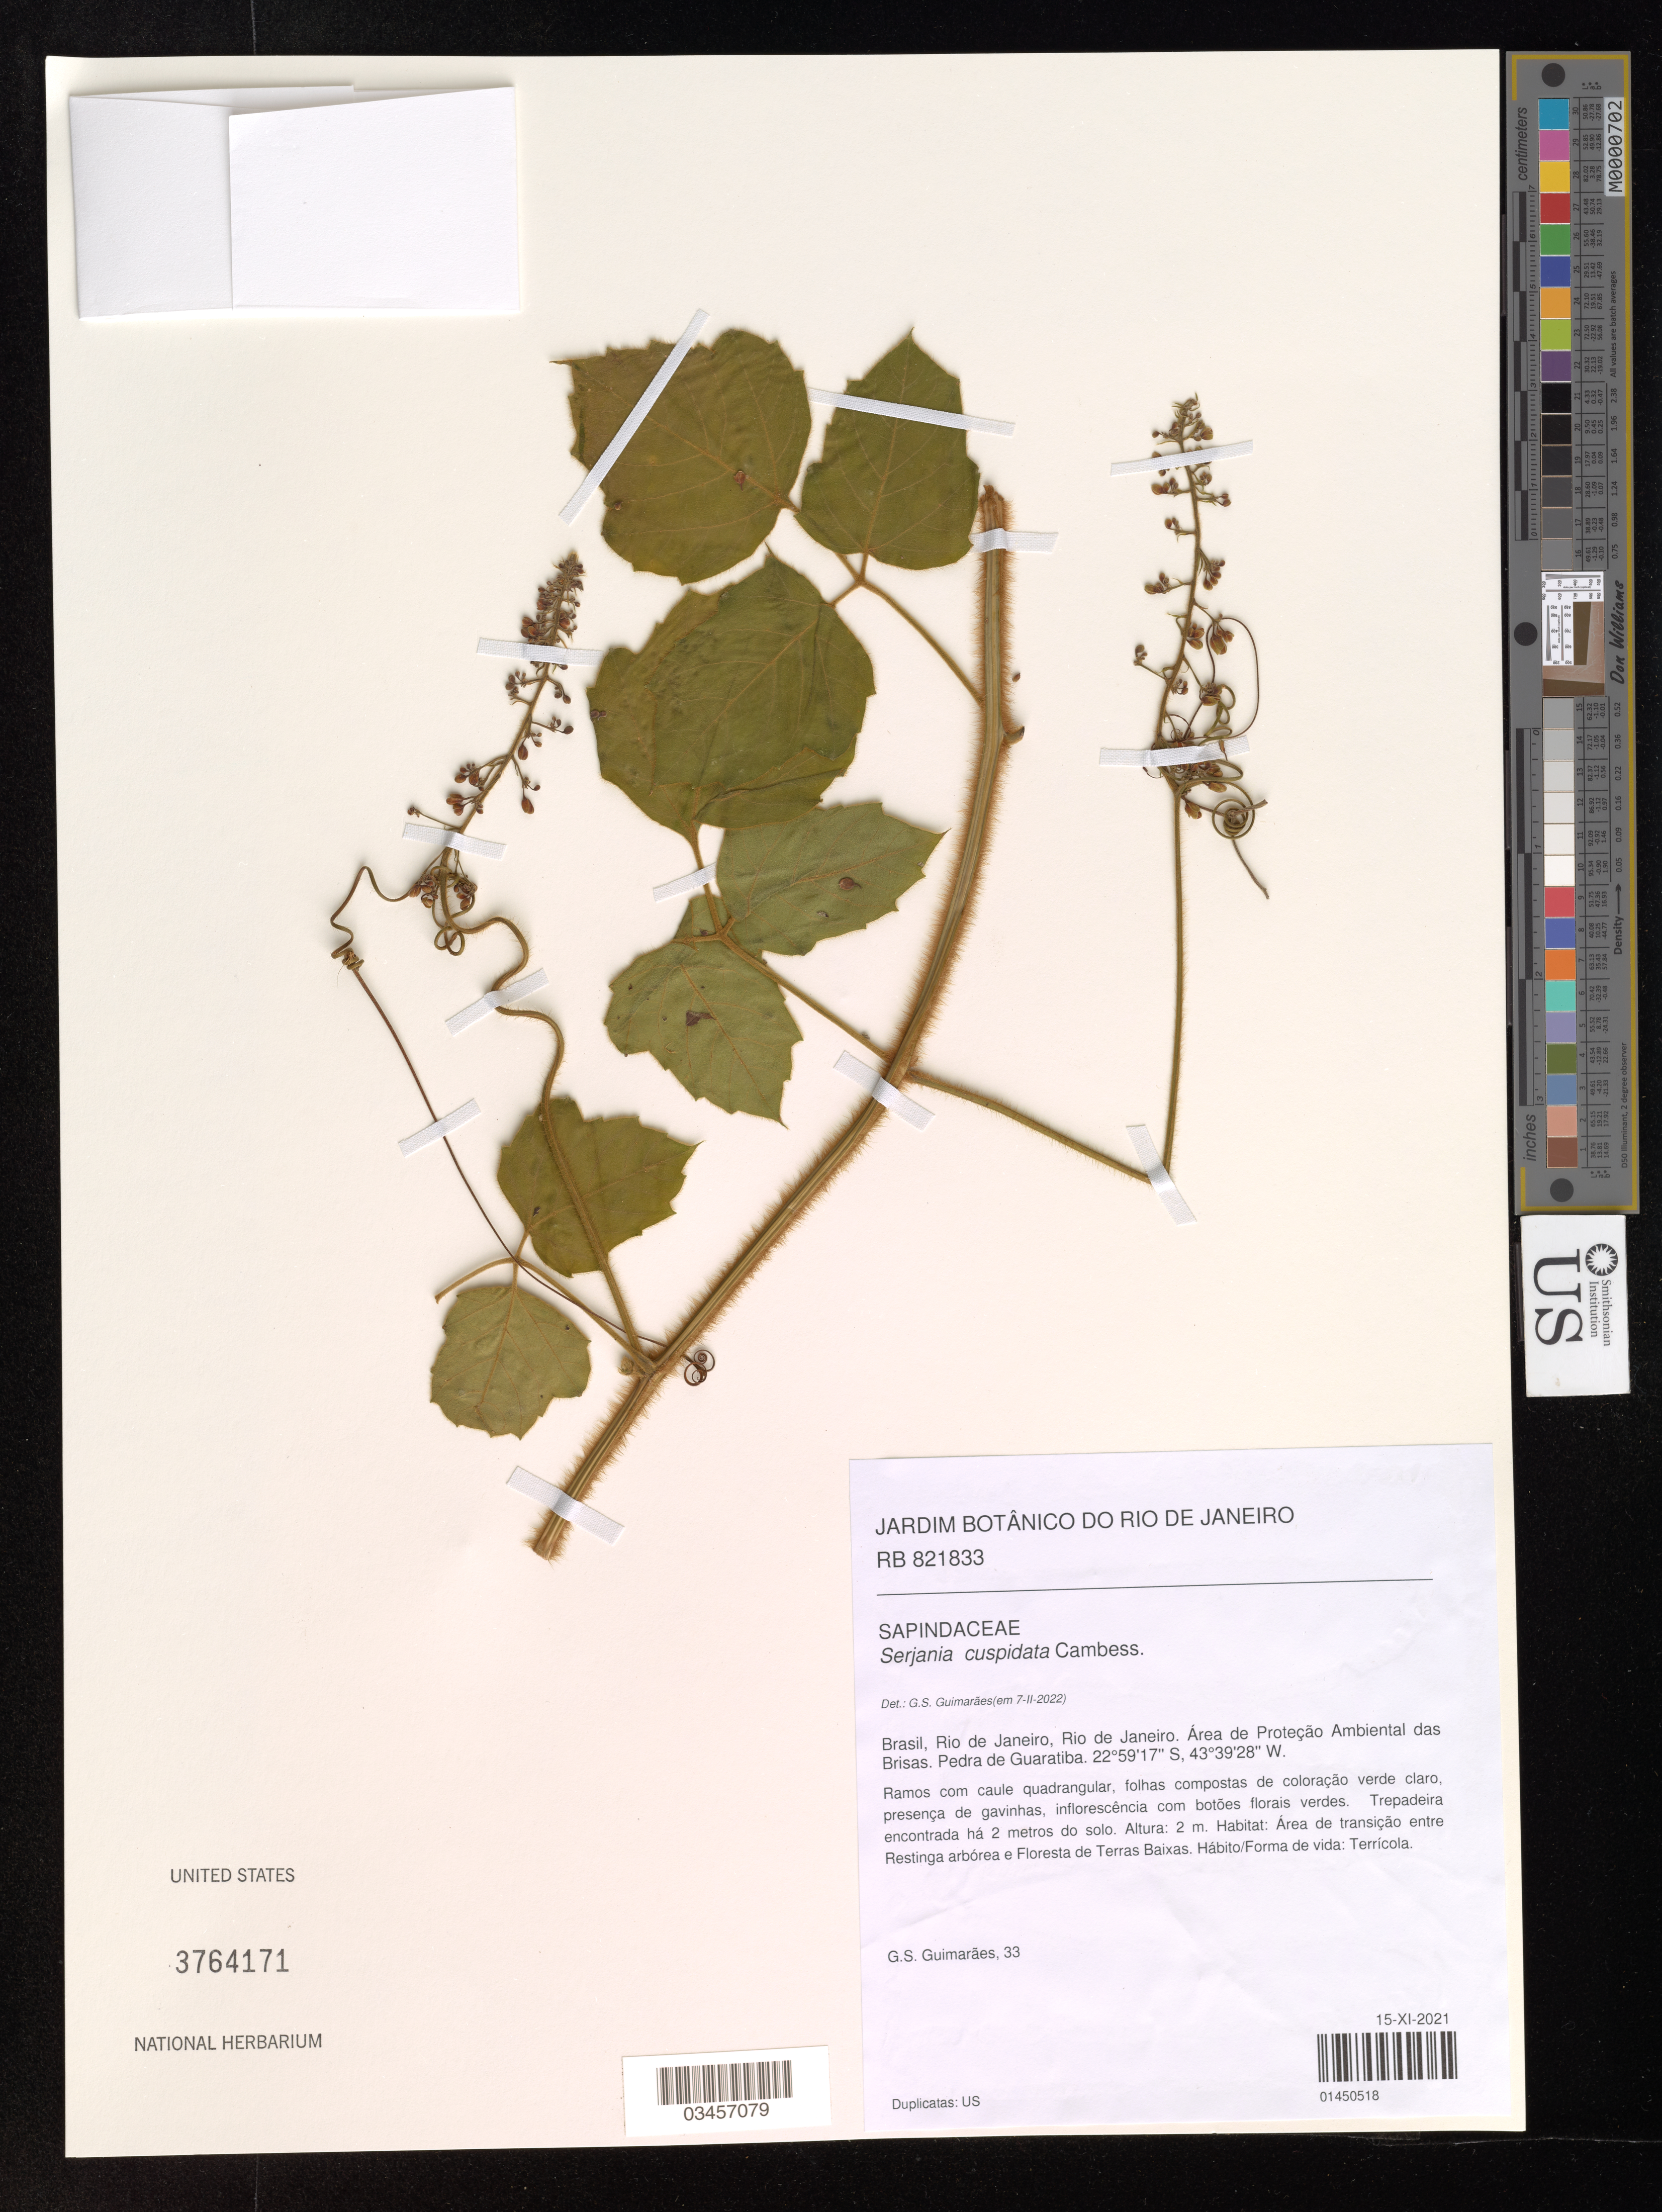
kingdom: Plantae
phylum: Tracheophyta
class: Magnoliopsida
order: Sapindales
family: Sapindaceae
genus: Serjania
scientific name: Serjania cuspidata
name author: Cambess.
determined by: Guimarães, G. S.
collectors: G. Guimarães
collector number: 33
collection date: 2021-11-15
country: Brazil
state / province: Rio de Janeiro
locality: Rio de Janeiro. Área de Proteção Ambiental das Brisas. Pedra de Guaratiba.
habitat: Área de transição entre restinga arbórea e floresta de Terras Baixas.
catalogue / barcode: US 3764171